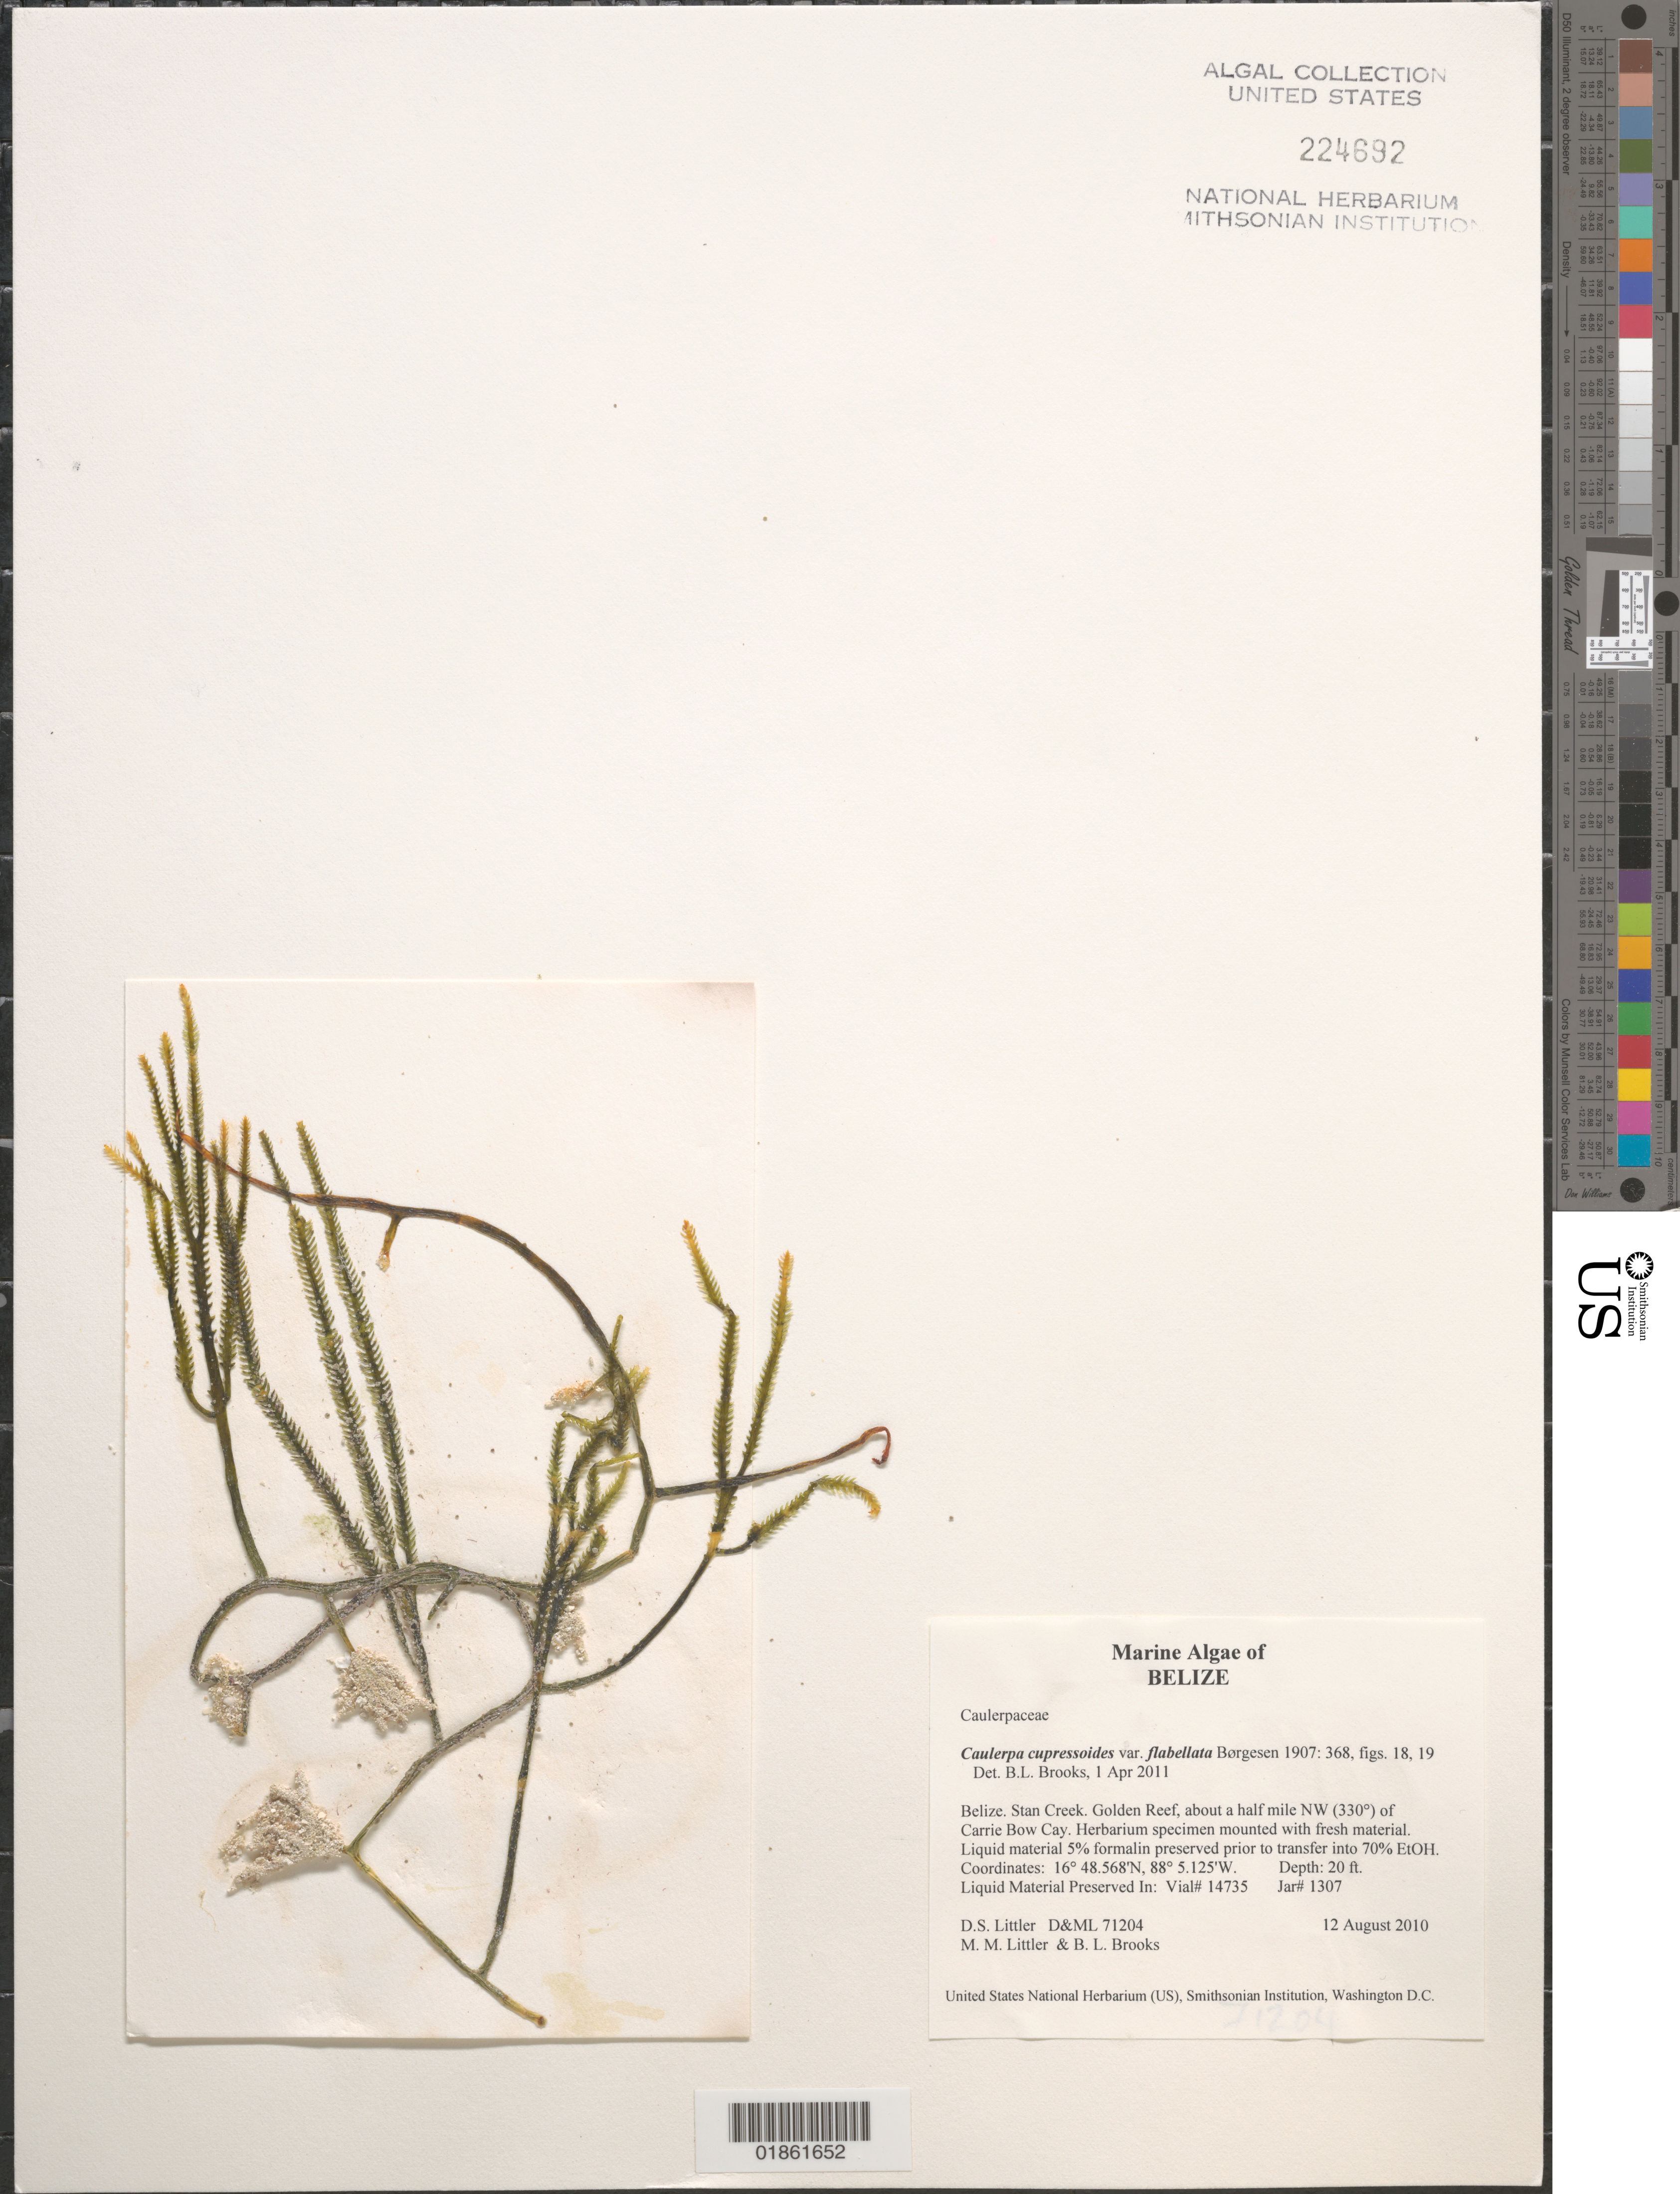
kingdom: Plantae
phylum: Chlorophyta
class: Ulvophyceae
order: Bryopsidales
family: Caulerpaceae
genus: Caulerpa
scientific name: Caulerpa cupressoides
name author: (Vahl) C. Agardh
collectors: D. S. Littler & M. M. Littler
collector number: D&ML 71204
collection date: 2010-08-12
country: Belize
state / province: Stann Creek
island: Pelican Cays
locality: Golden Reef. Patch reef SW of South Water Cay.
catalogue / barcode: US 224692